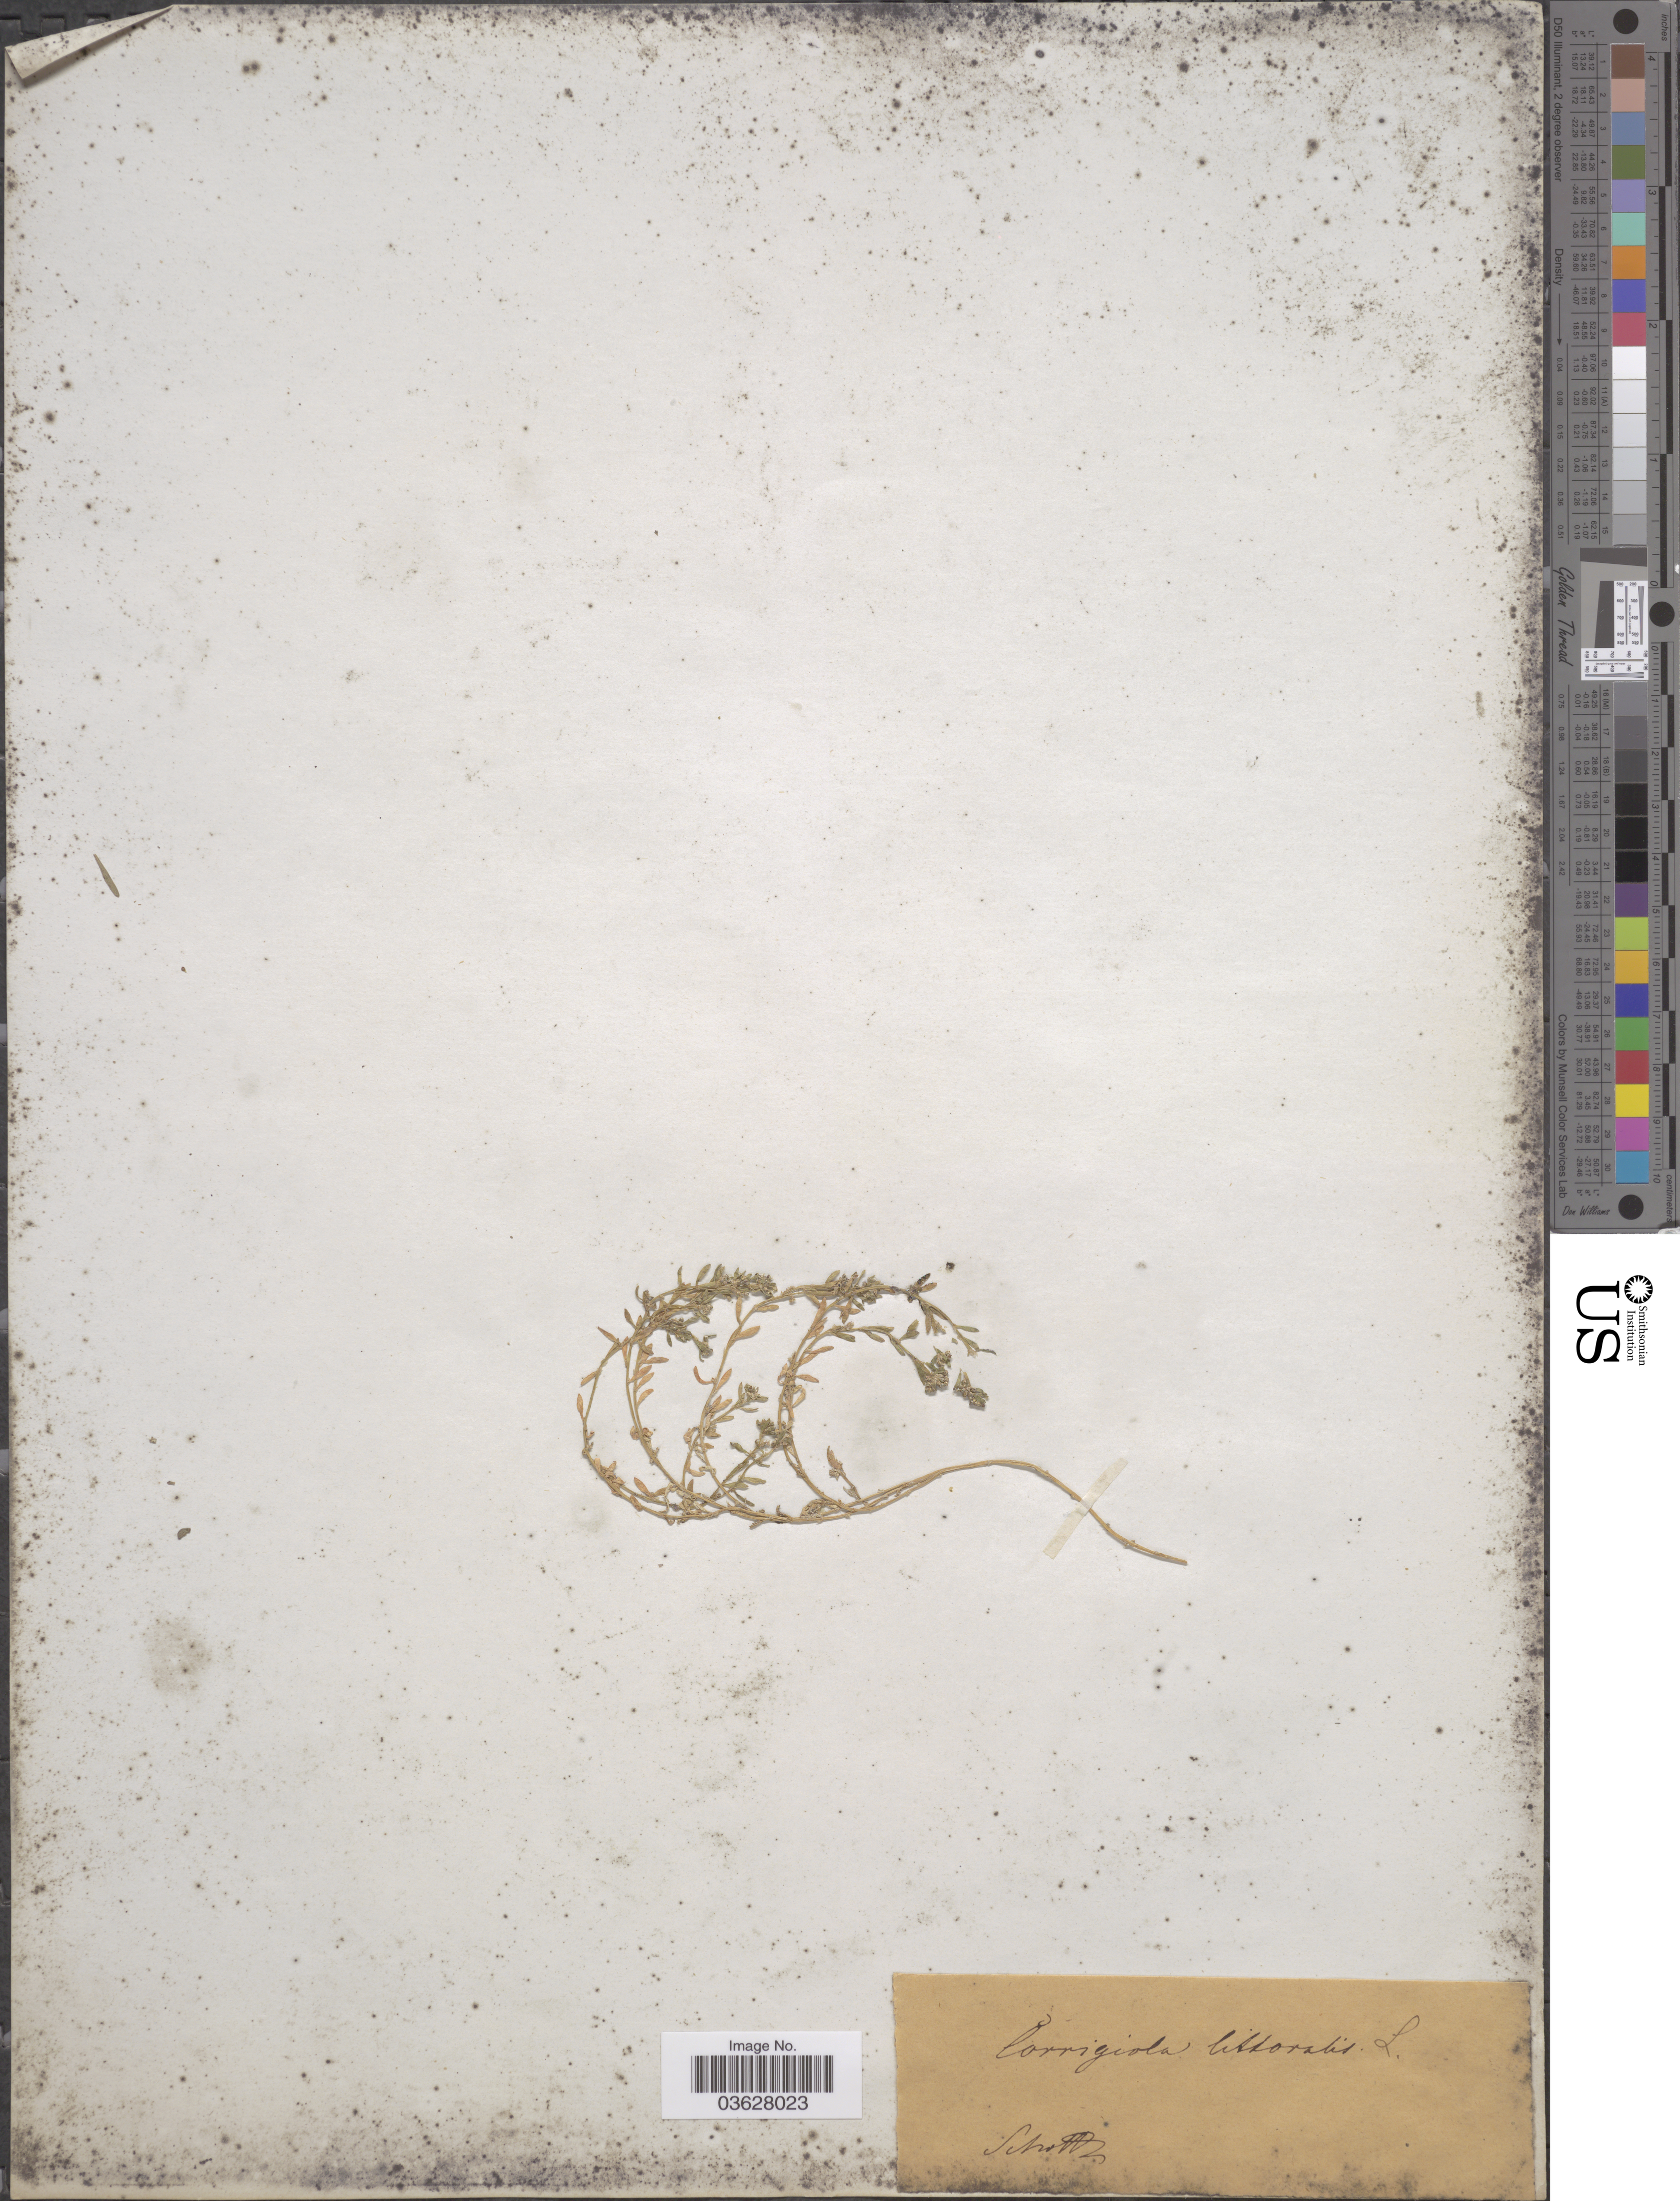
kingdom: Plantae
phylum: Tracheophyta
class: Magnoliopsida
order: Caryophyllales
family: Caryophyllaceae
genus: Corrigiola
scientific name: Corrigiola litoralis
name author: L.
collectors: Schott, --